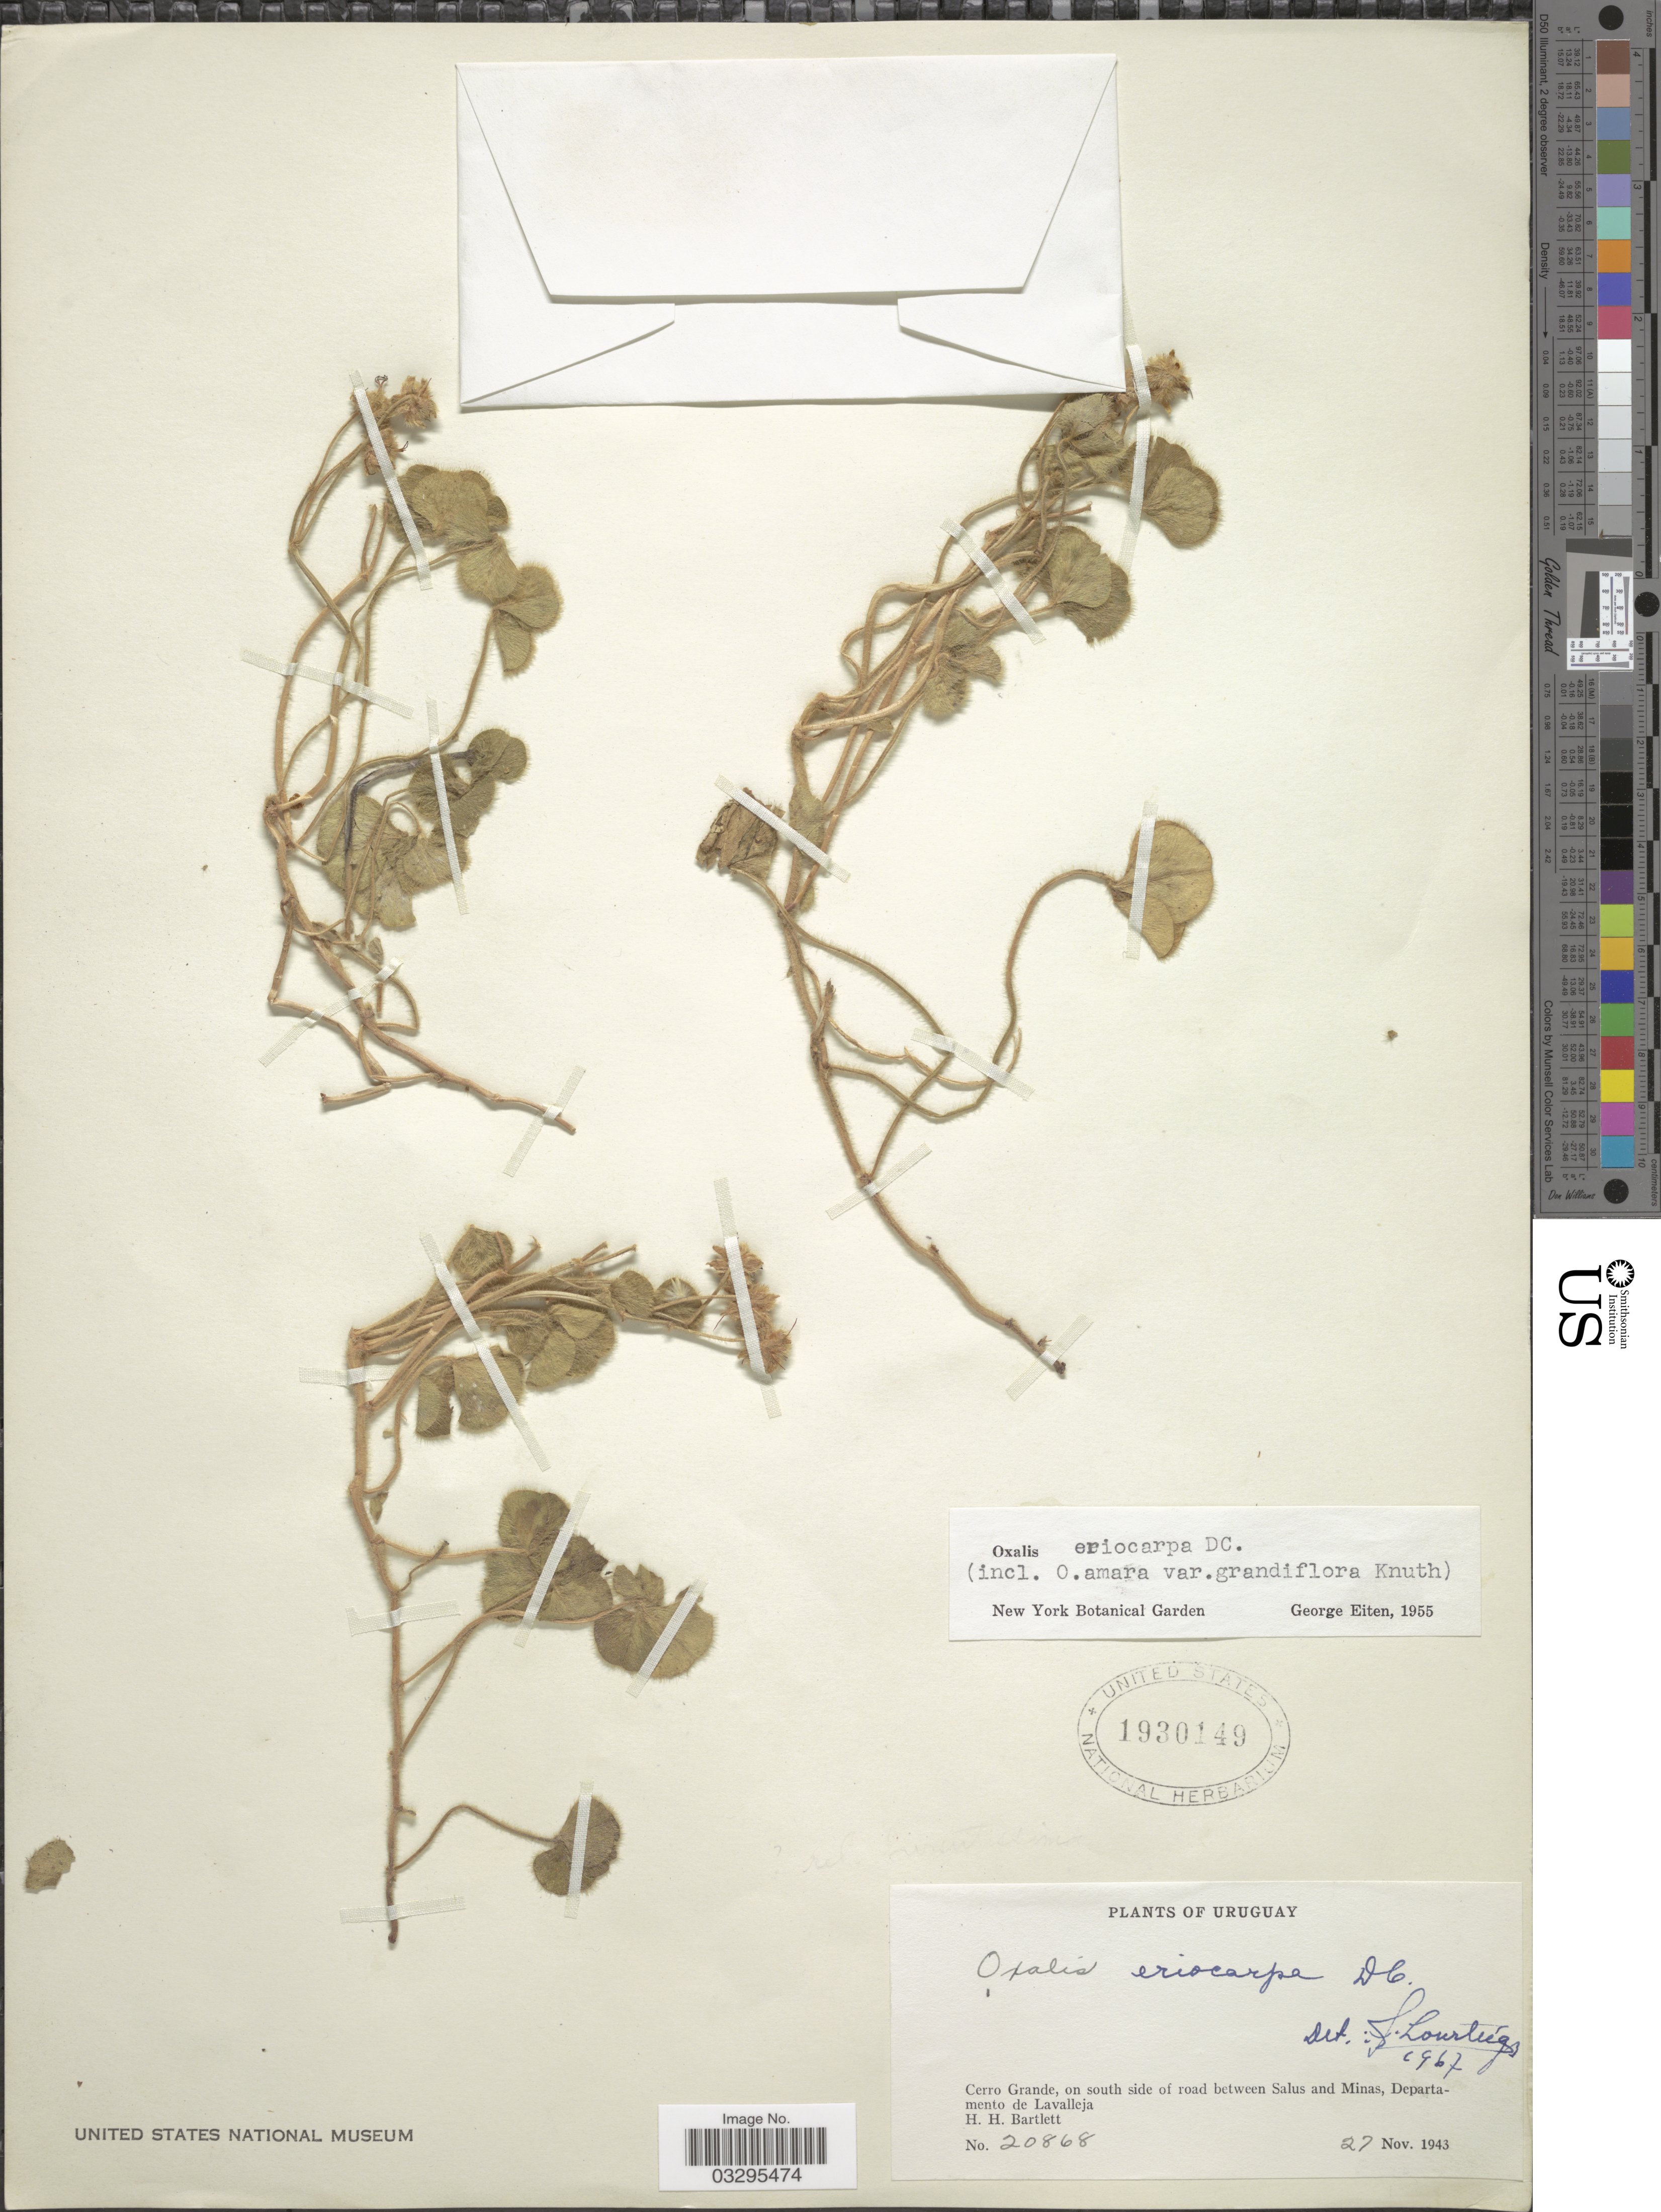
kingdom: Plantae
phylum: Tracheophyta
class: Magnoliopsida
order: Oxalidales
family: Oxalidaceae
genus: Oxalis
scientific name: Oxalis eriocarpa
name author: DC.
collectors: H. H. Bartlett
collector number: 20868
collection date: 1943-11-27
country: Uruguay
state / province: Lavalleja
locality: Cerro Grande, on south side of road between Salus and Minas, Departamento de Lavalleja.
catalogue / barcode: US 1930149